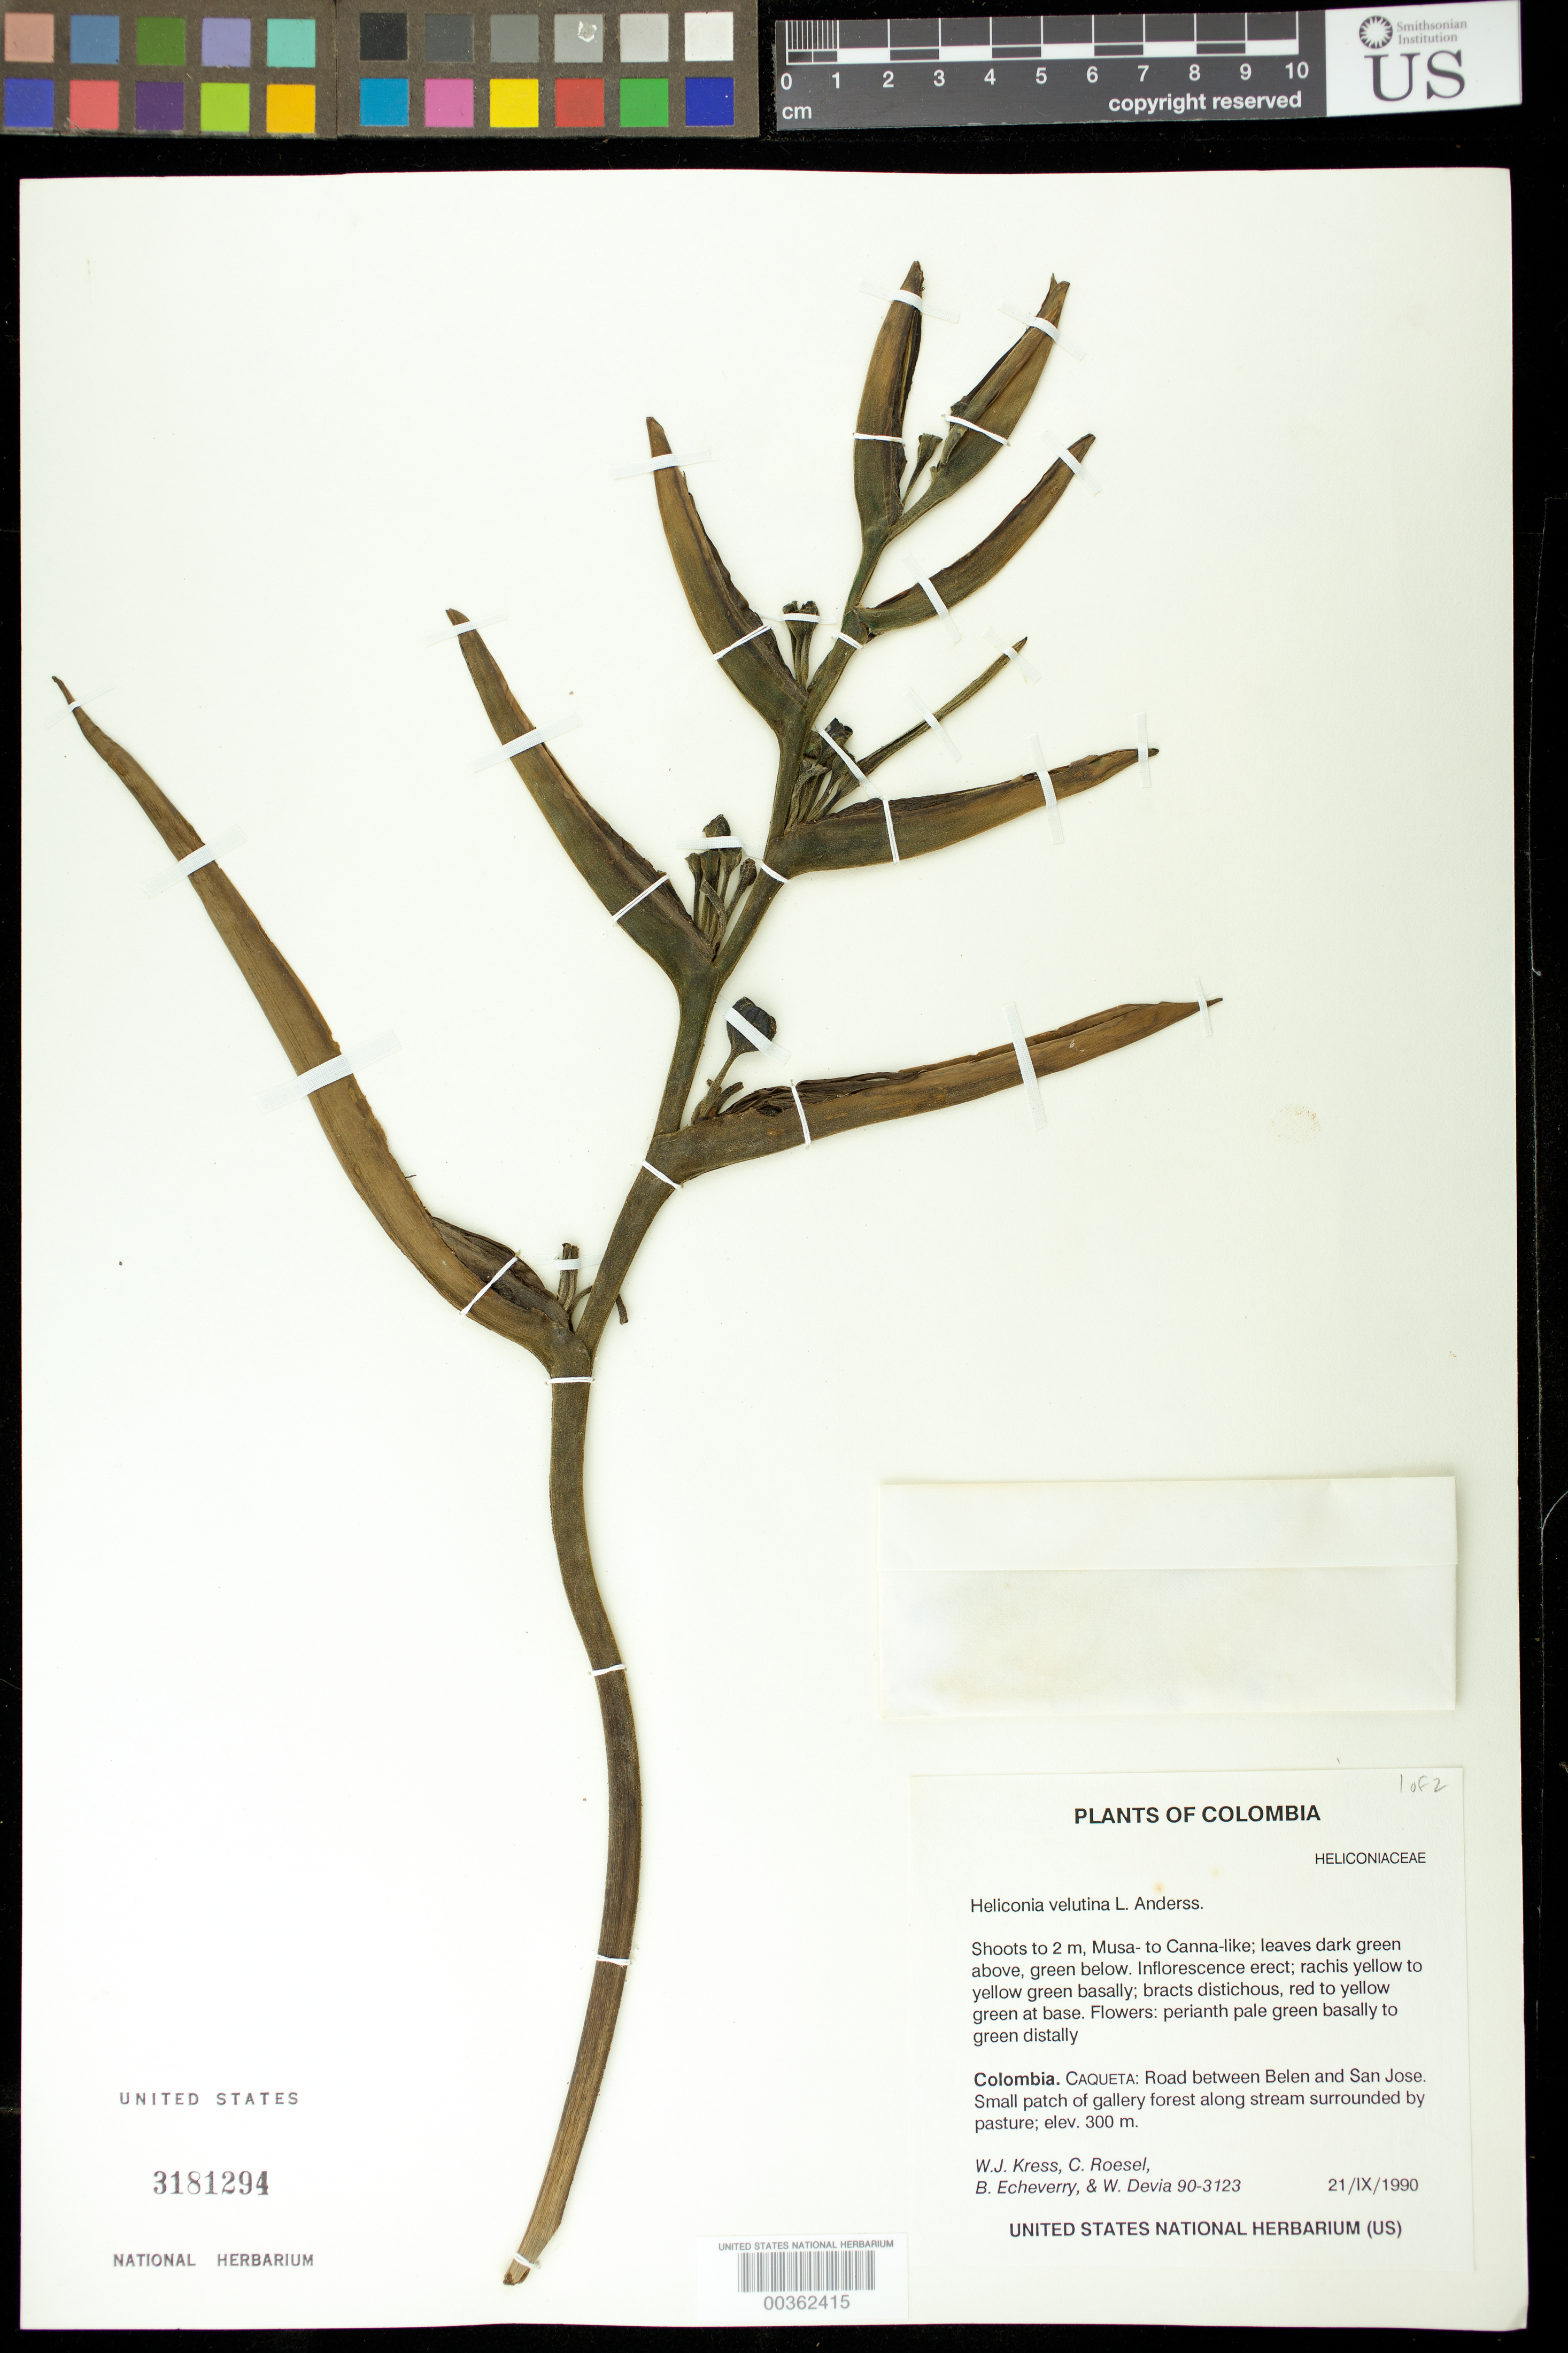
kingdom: Plantae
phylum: Tracheophyta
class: Liliopsida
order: Zingiberales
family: Heliconiaceae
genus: Heliconia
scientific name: Heliconia velutina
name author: L. Andersson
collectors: W. J. Kress, C. S. Roesel, B. Echeverry & W. Devia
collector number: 90-3123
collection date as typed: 21 Sep 1990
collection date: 1990-09-21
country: Colombia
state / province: Caquetá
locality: Rd between Belem and San Jose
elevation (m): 300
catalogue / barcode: US 3181294